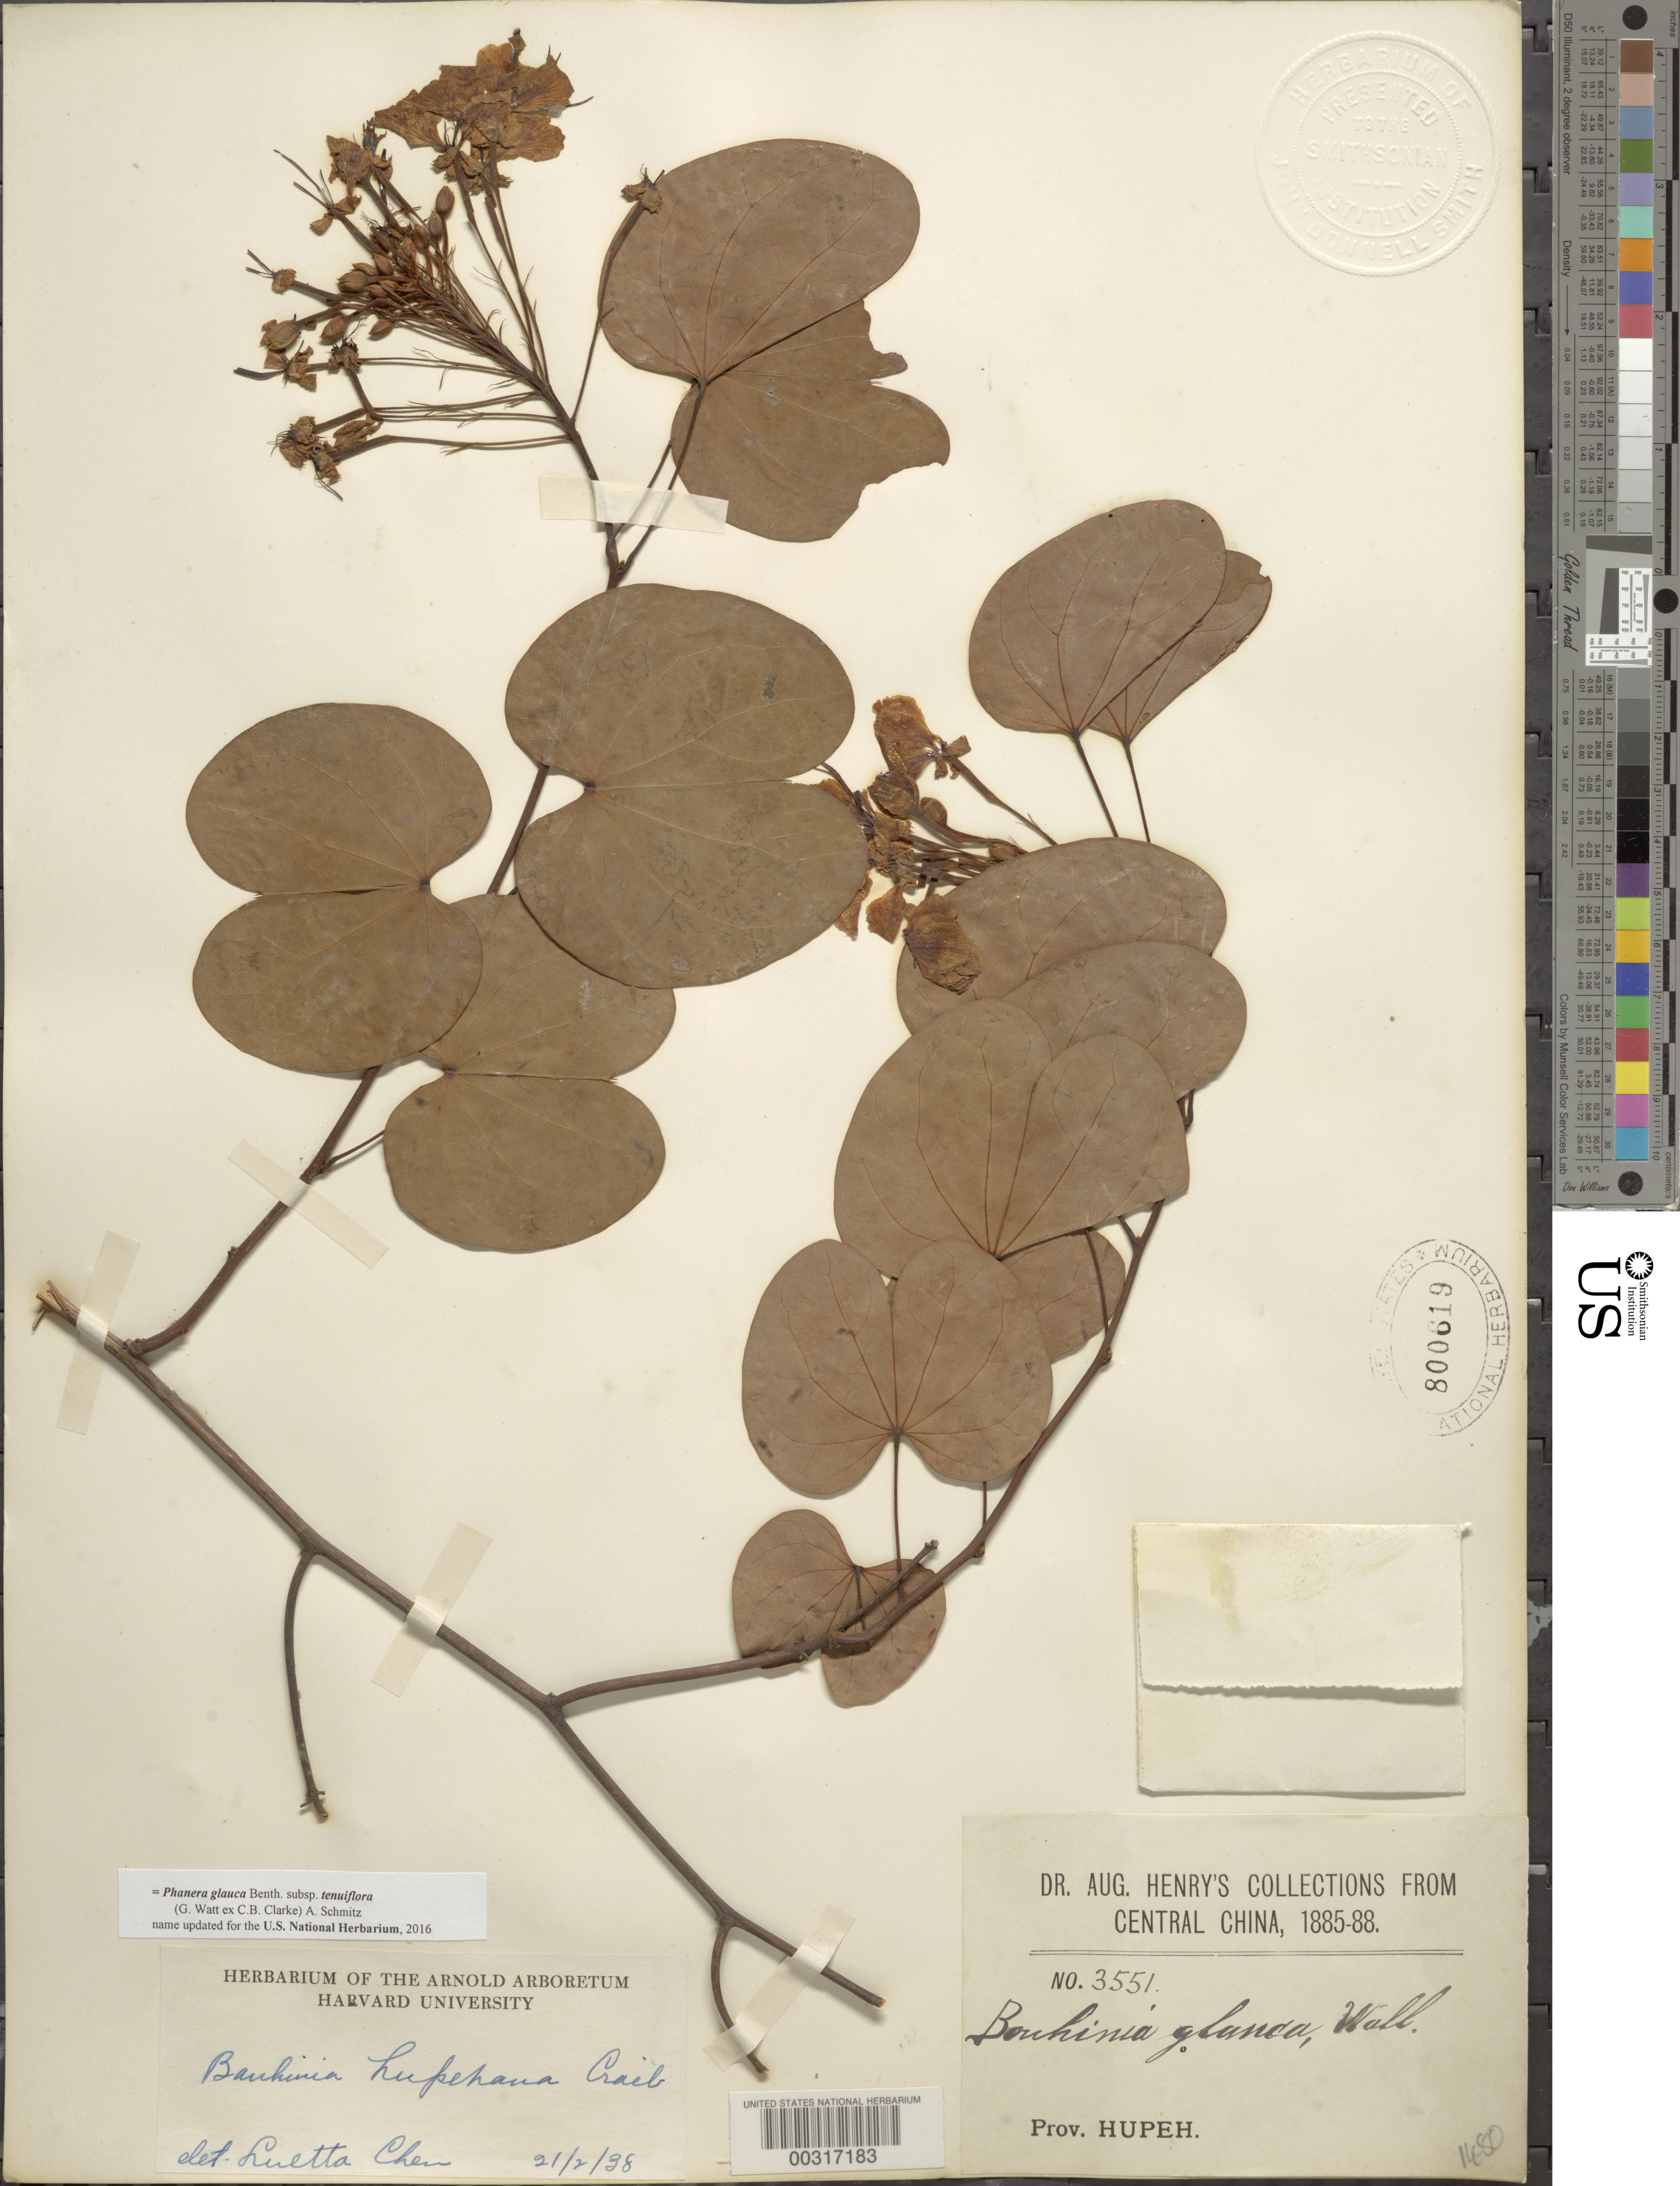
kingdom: Plantae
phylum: Tracheophyta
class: Magnoliopsida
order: Fabales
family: Fabaceae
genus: Phanera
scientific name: Phanera glauca subsp. tenuiflora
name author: (Watt ex C.B. Clarke) A.Schmitz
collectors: A. Henry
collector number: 3551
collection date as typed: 1885 to -- -- 1888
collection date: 1885/1888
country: China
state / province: Hubei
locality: Prov. Hupeh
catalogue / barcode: US 800619